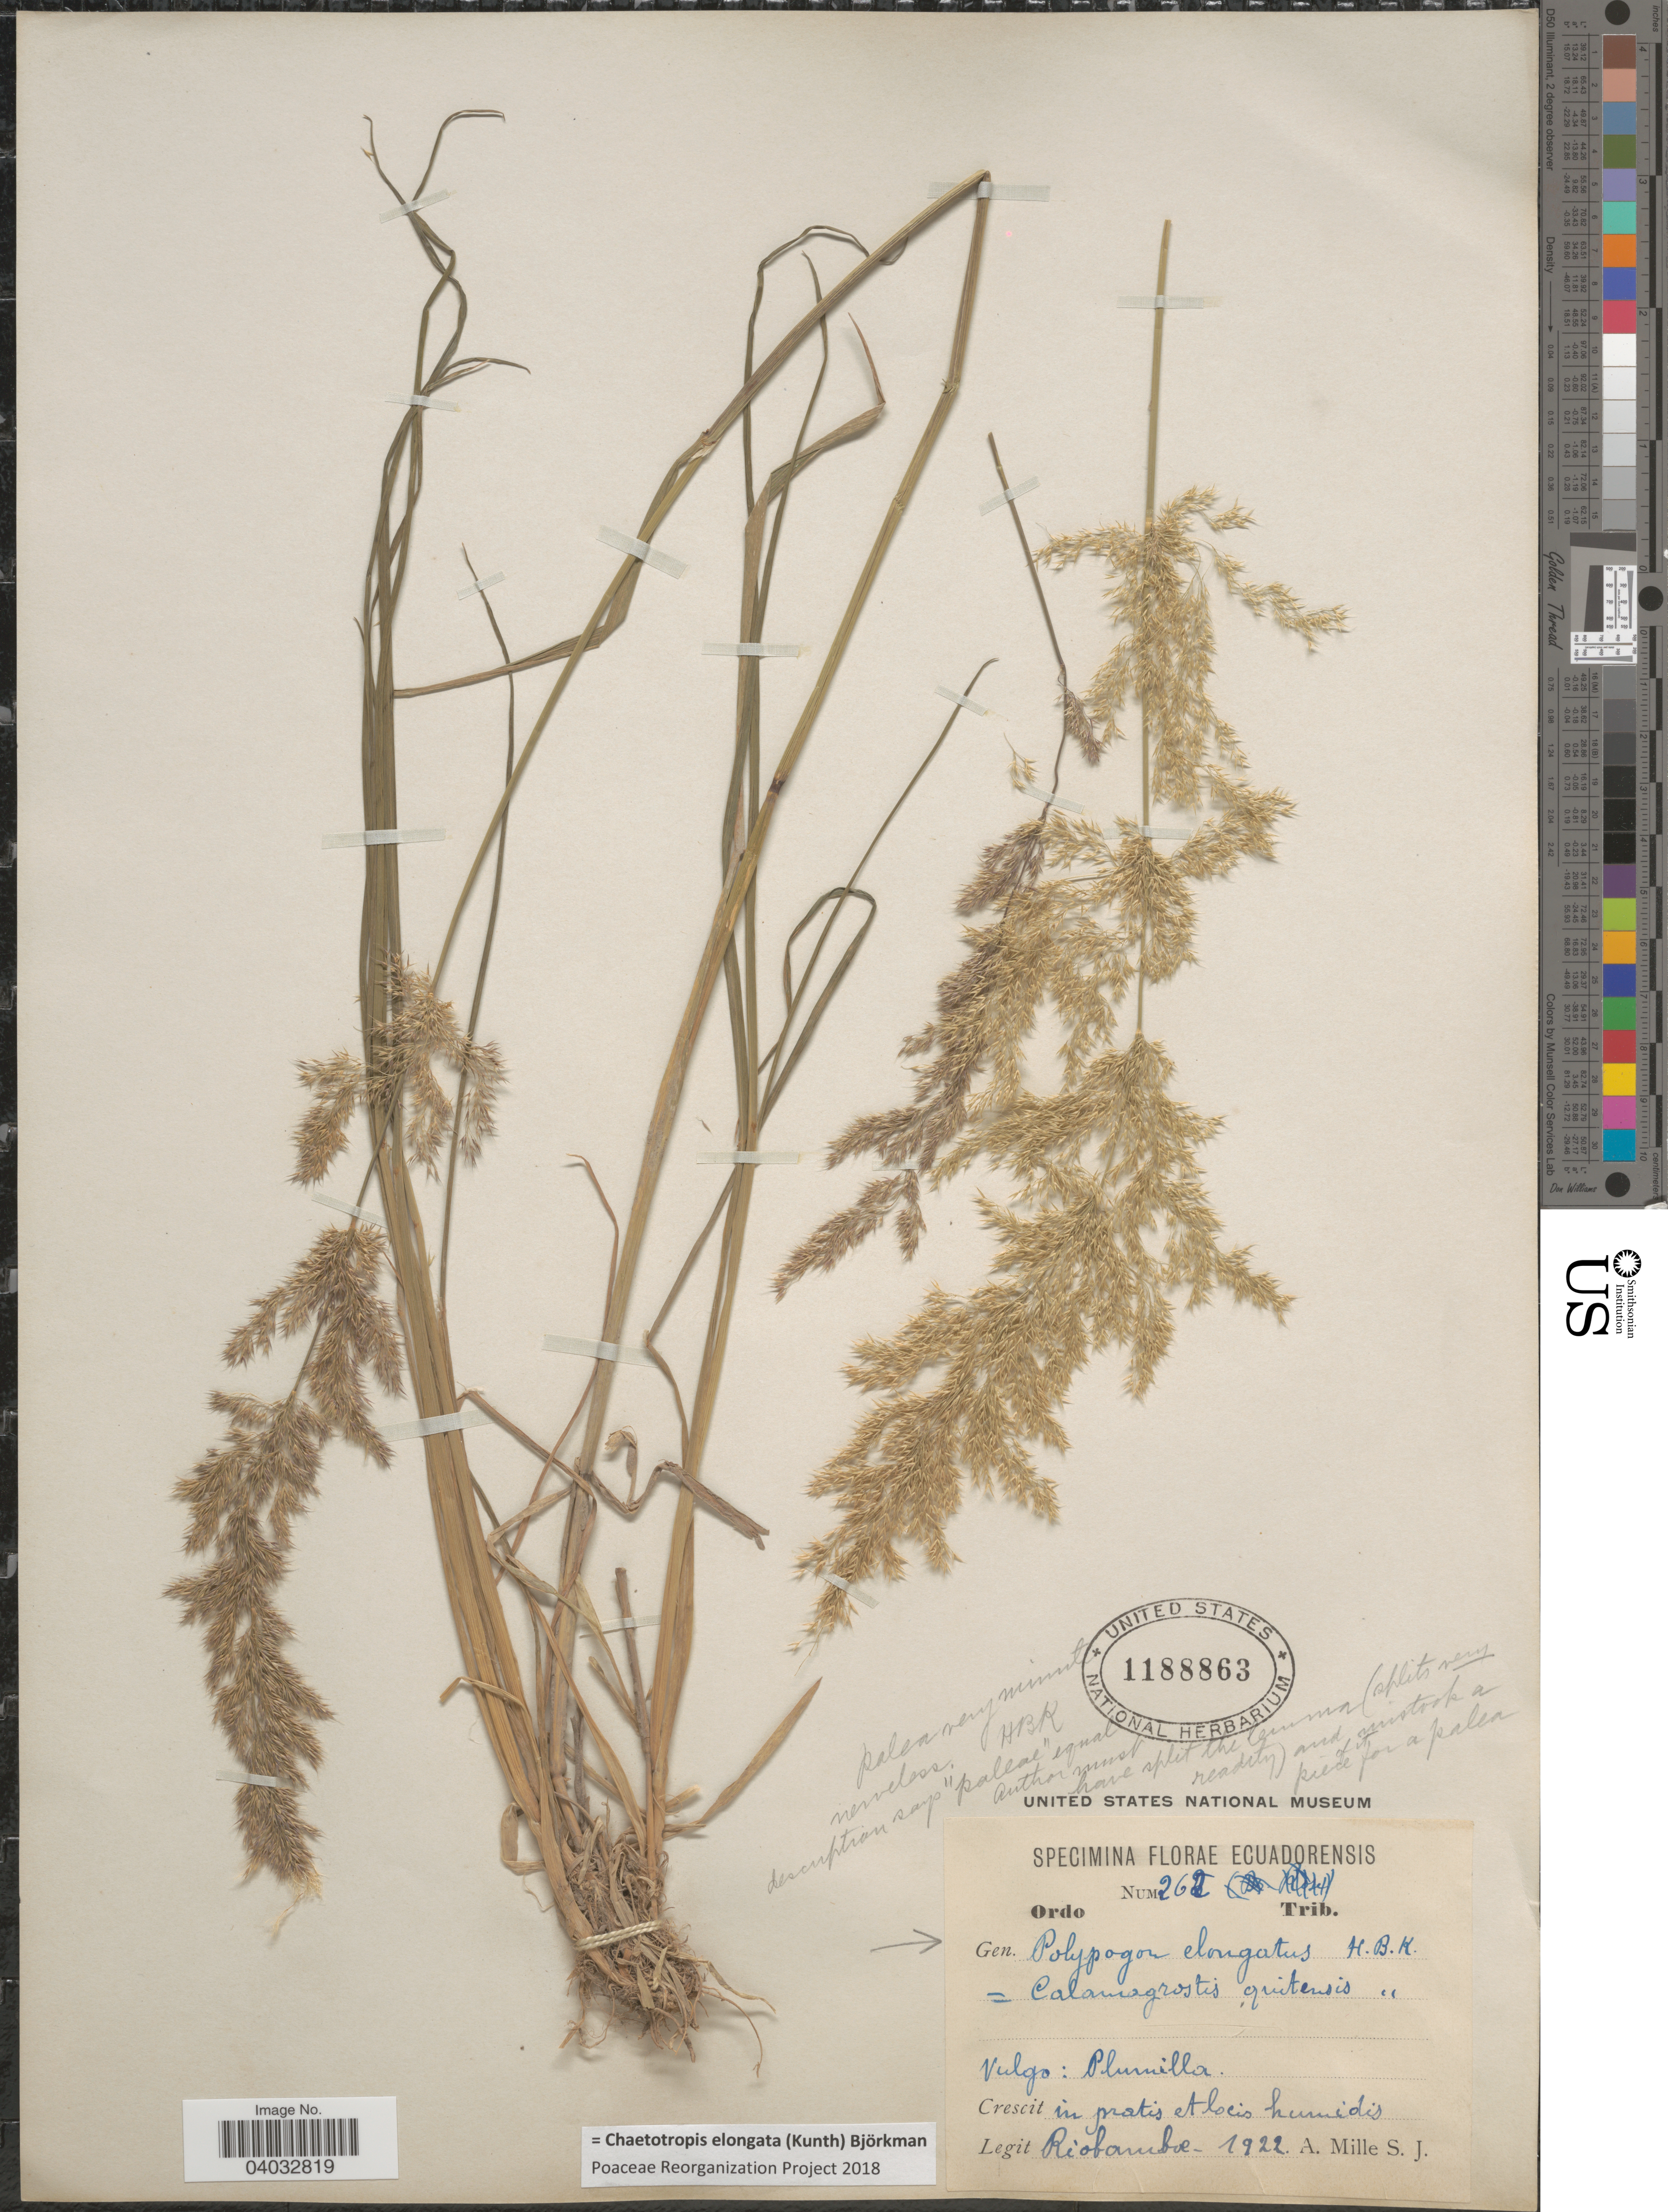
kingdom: Plantae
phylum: Tracheophyta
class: Liliopsida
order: Poales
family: Poaceae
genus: Chaetotropis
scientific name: Chaetotropis elongata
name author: (Kunth) Björkman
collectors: A. Mille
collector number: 262*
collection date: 1922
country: Ecuador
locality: Crescit in pratis et locis humidis. Riobamboe.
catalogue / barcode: US 1188863